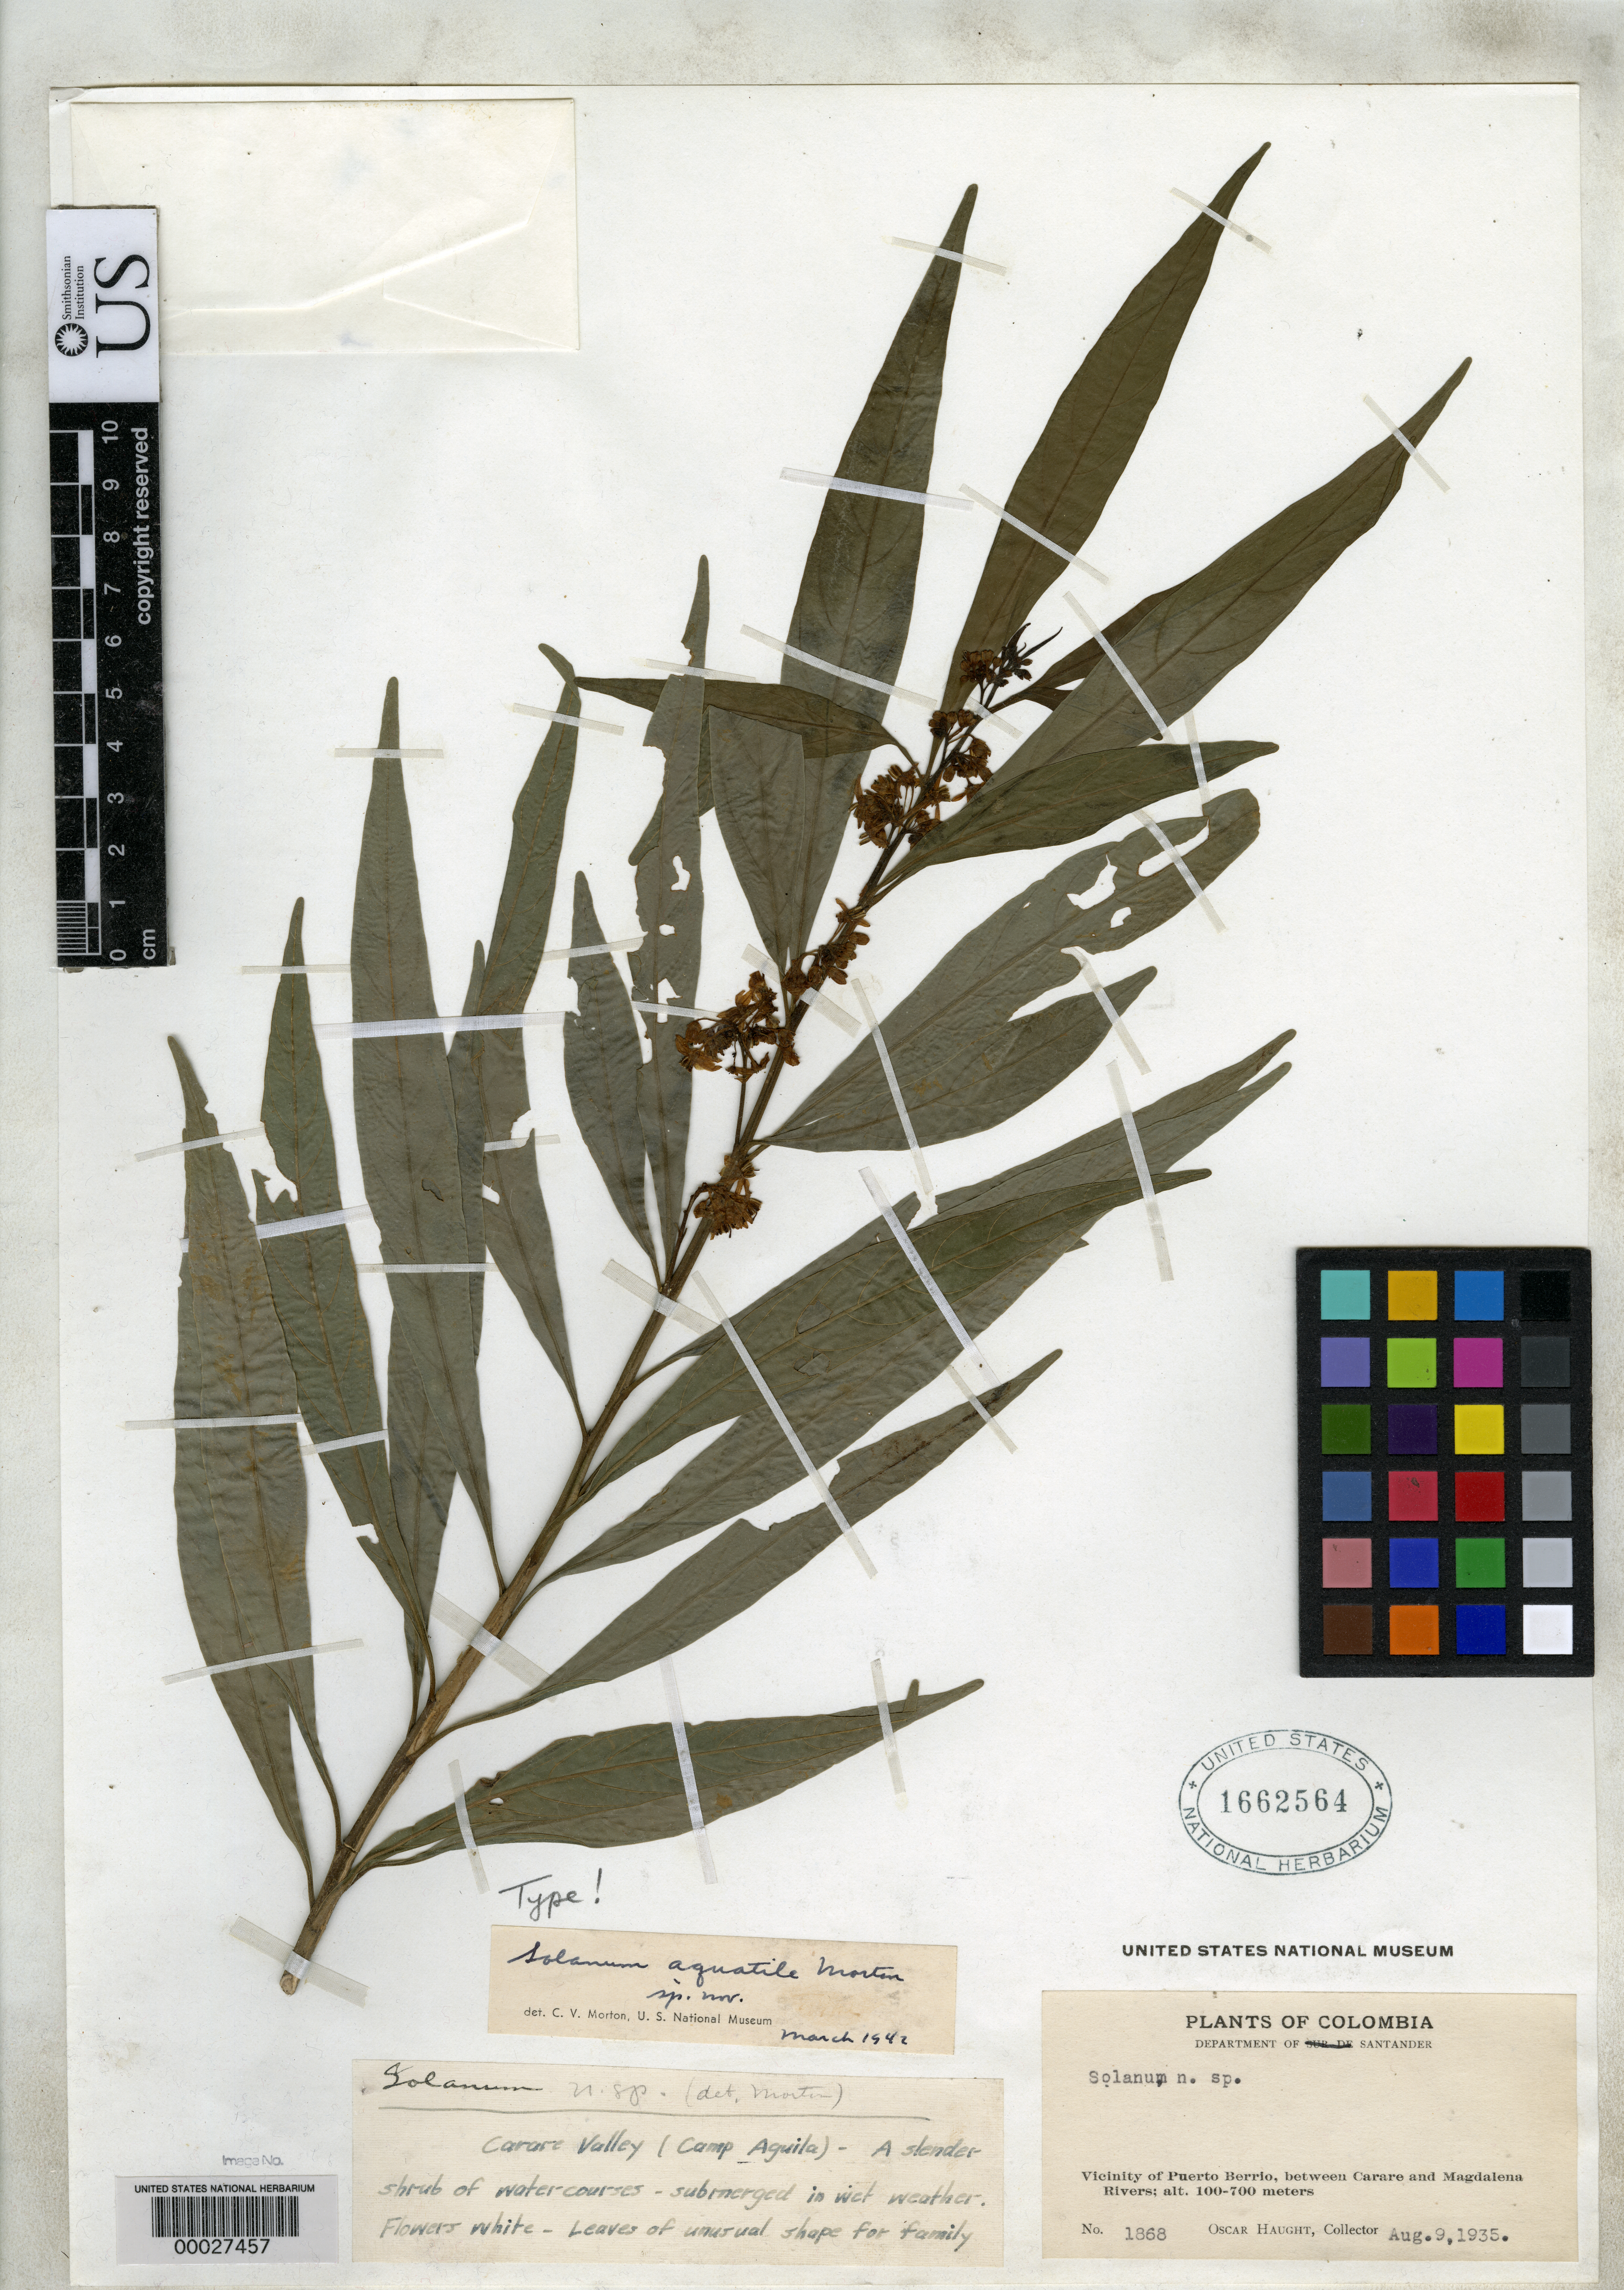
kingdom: Plantae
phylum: Tracheophyta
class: Magnoliopsida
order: Solanales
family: Solanaceae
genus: Solanum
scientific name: Solanum aquatile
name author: C.V. Morton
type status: Holotype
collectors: O. L. Haught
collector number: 1868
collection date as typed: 09 Aug 1935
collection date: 1935-08-09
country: Colombia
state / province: Santander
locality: Vicinity of Puerto Berrio, Carare Valley, Camp Aguila.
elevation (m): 100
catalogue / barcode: US 1662564